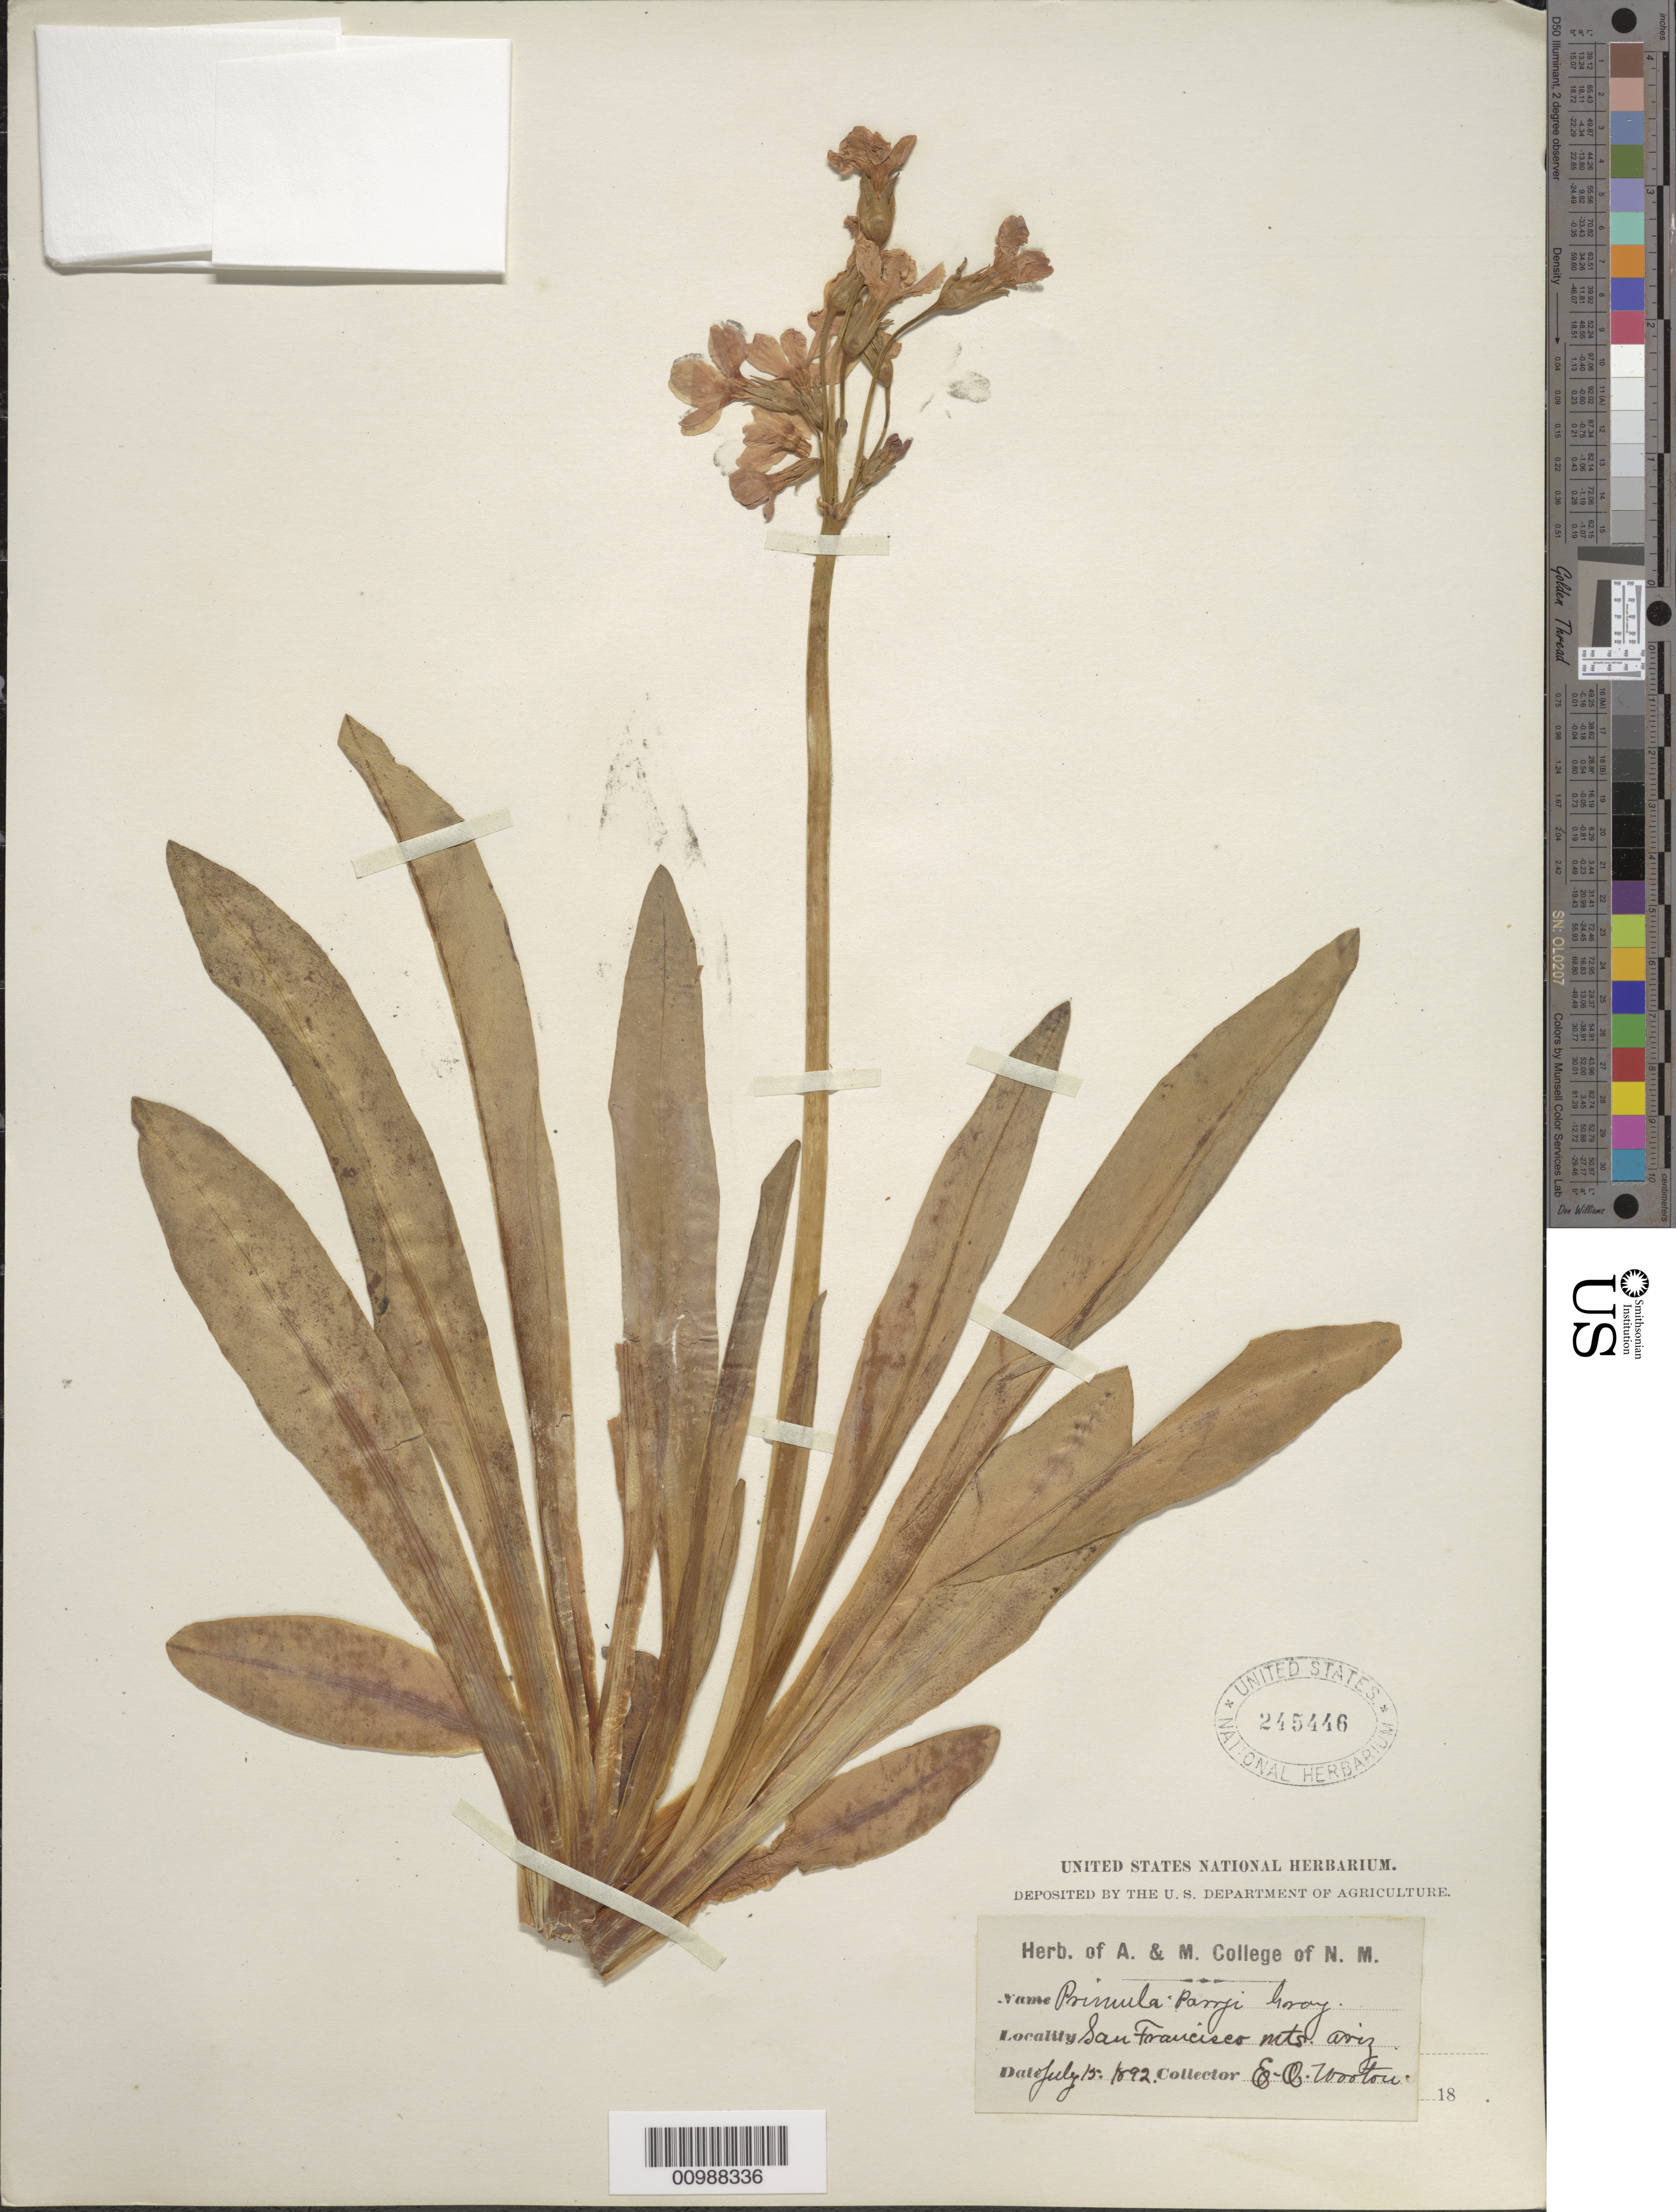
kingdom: Plantae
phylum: Tracheophyta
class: Magnoliopsida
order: Ericales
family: Primulaceae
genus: Primula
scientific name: Primula parryi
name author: A. Gray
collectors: E. O. Wooton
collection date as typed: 25 Jul 1892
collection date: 1892-07-25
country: United States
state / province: Arizona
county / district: Greenlee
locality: San Francisco Mountains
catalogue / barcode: US 245226